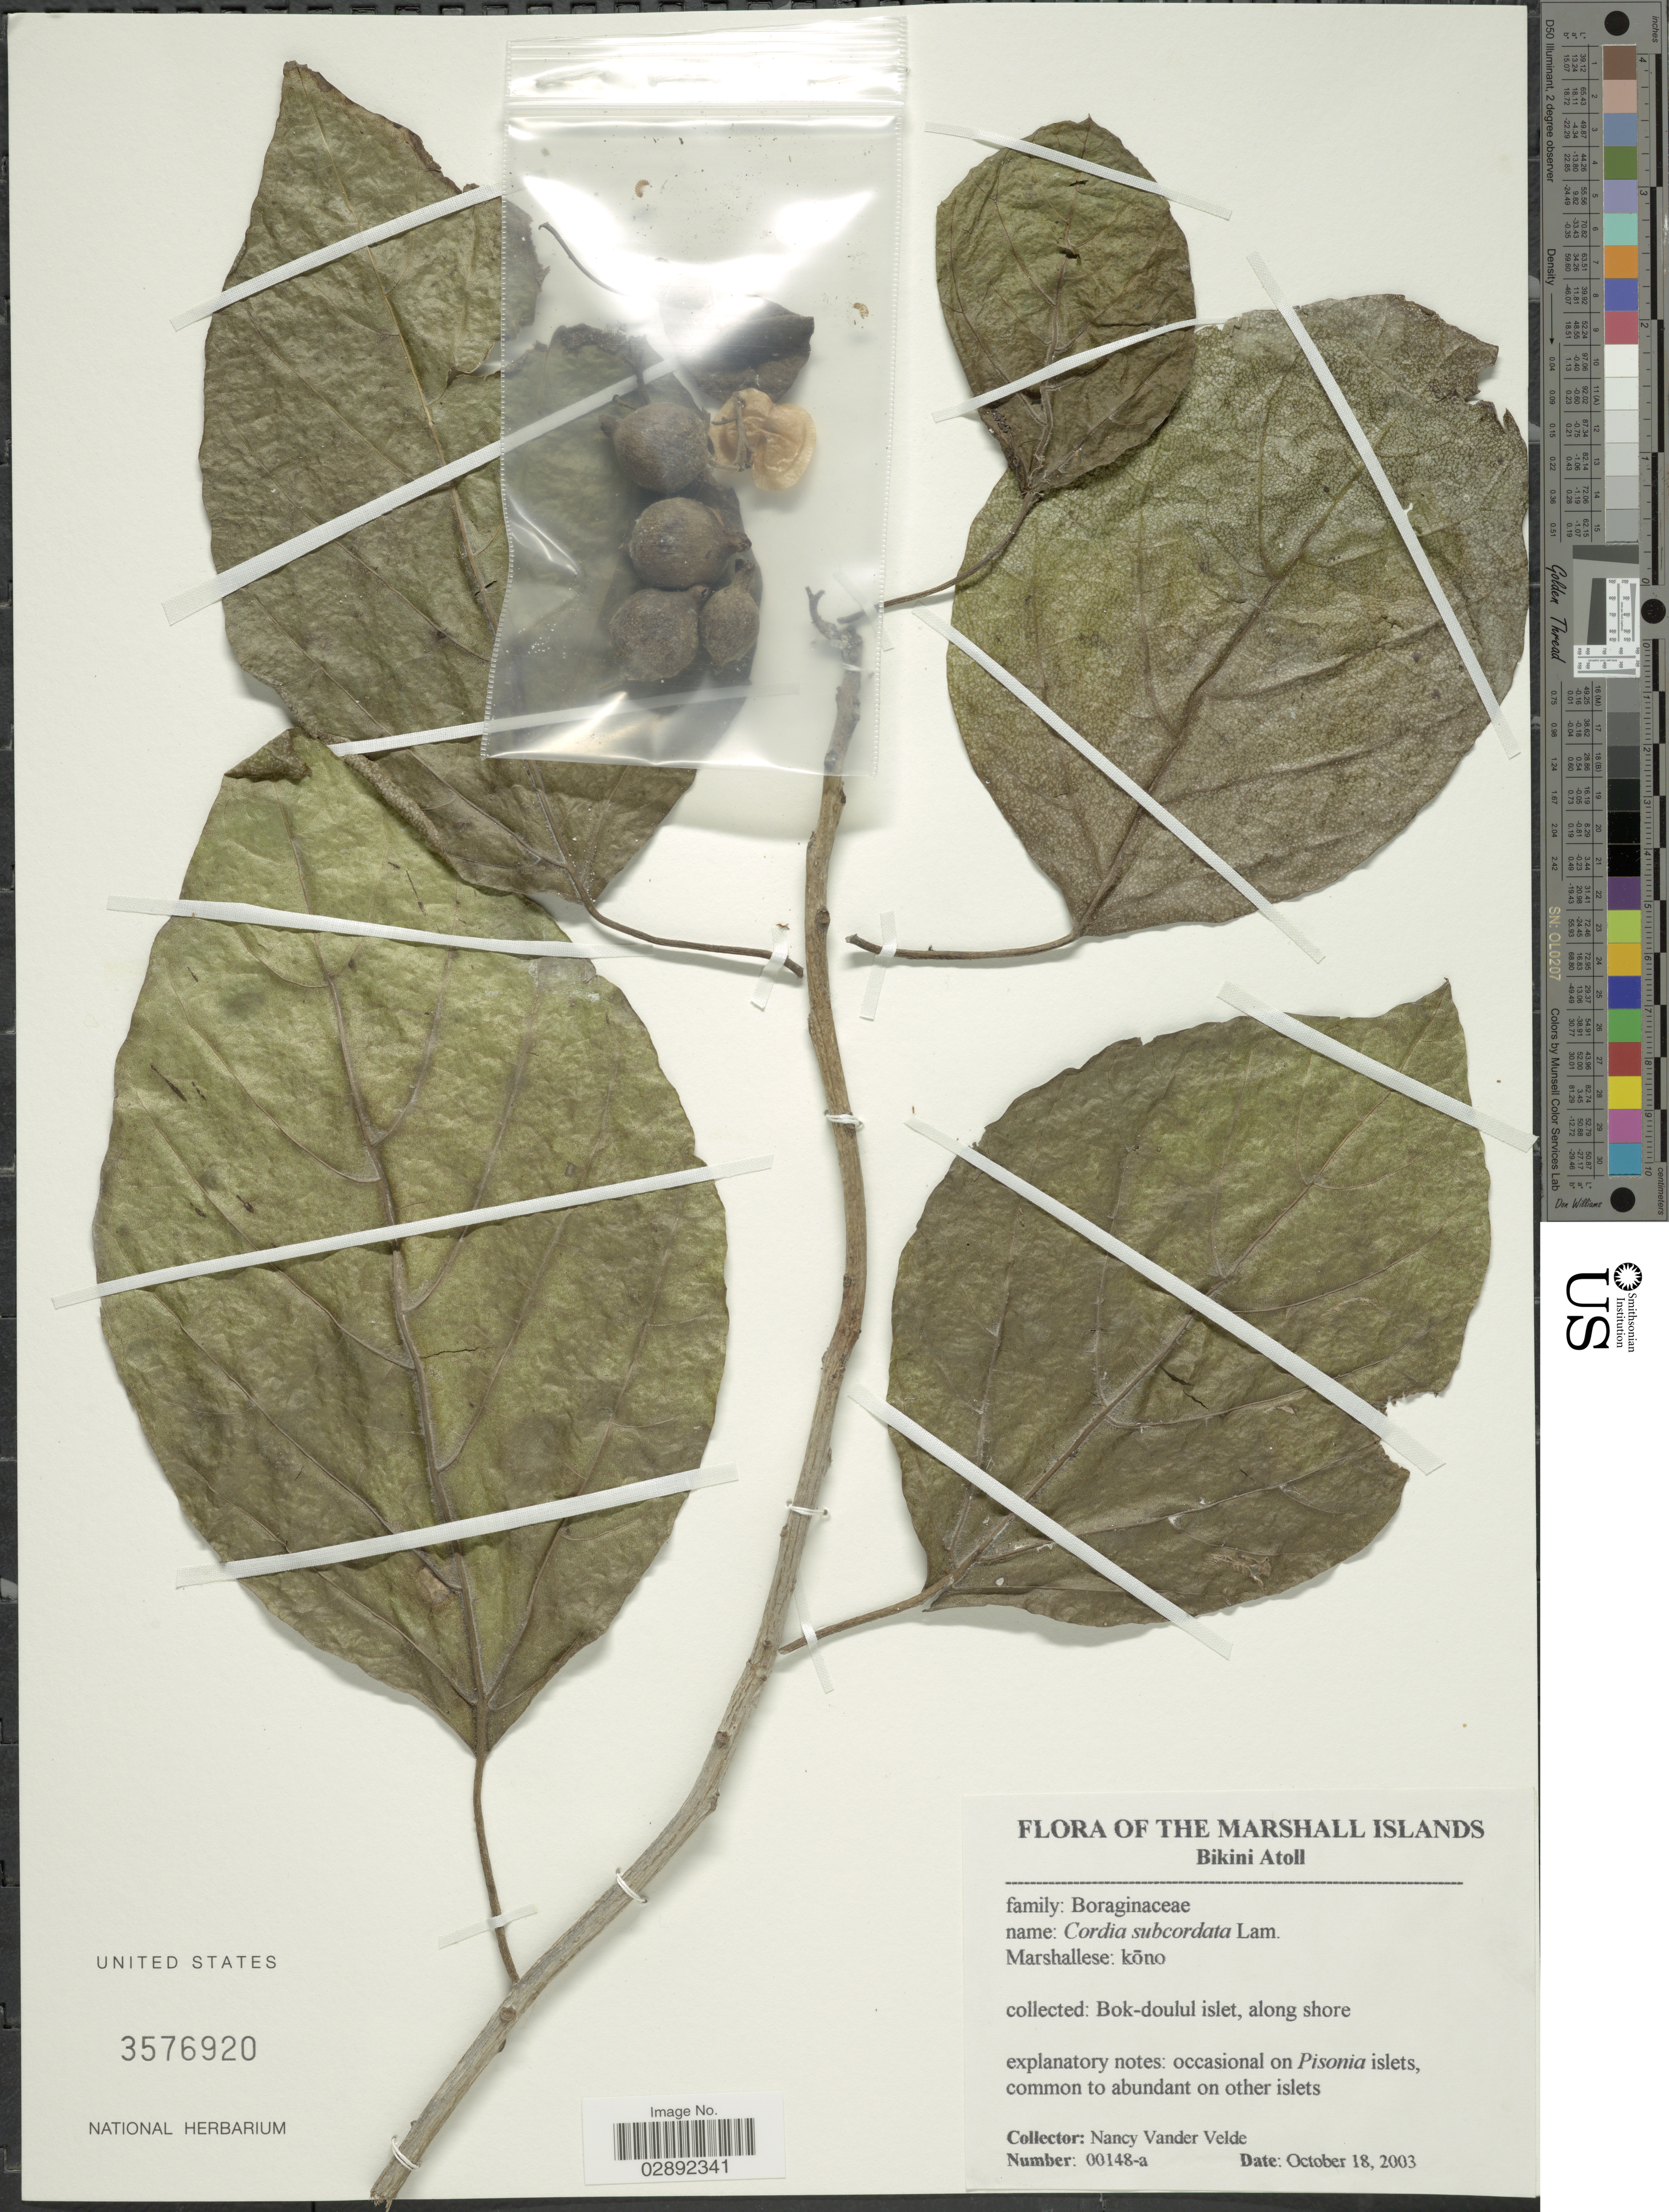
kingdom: Plantae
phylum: Tracheophyta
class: Magnoliopsida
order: Boraginales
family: Cordiaceae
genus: Cordia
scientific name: Cordia subcordata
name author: Lam.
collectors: N. Vander Velde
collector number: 00148-a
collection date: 2003-10-18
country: Marshall Islands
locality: Bikini Atoll. Bok-doulul islet, along shore.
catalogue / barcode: US 3576920